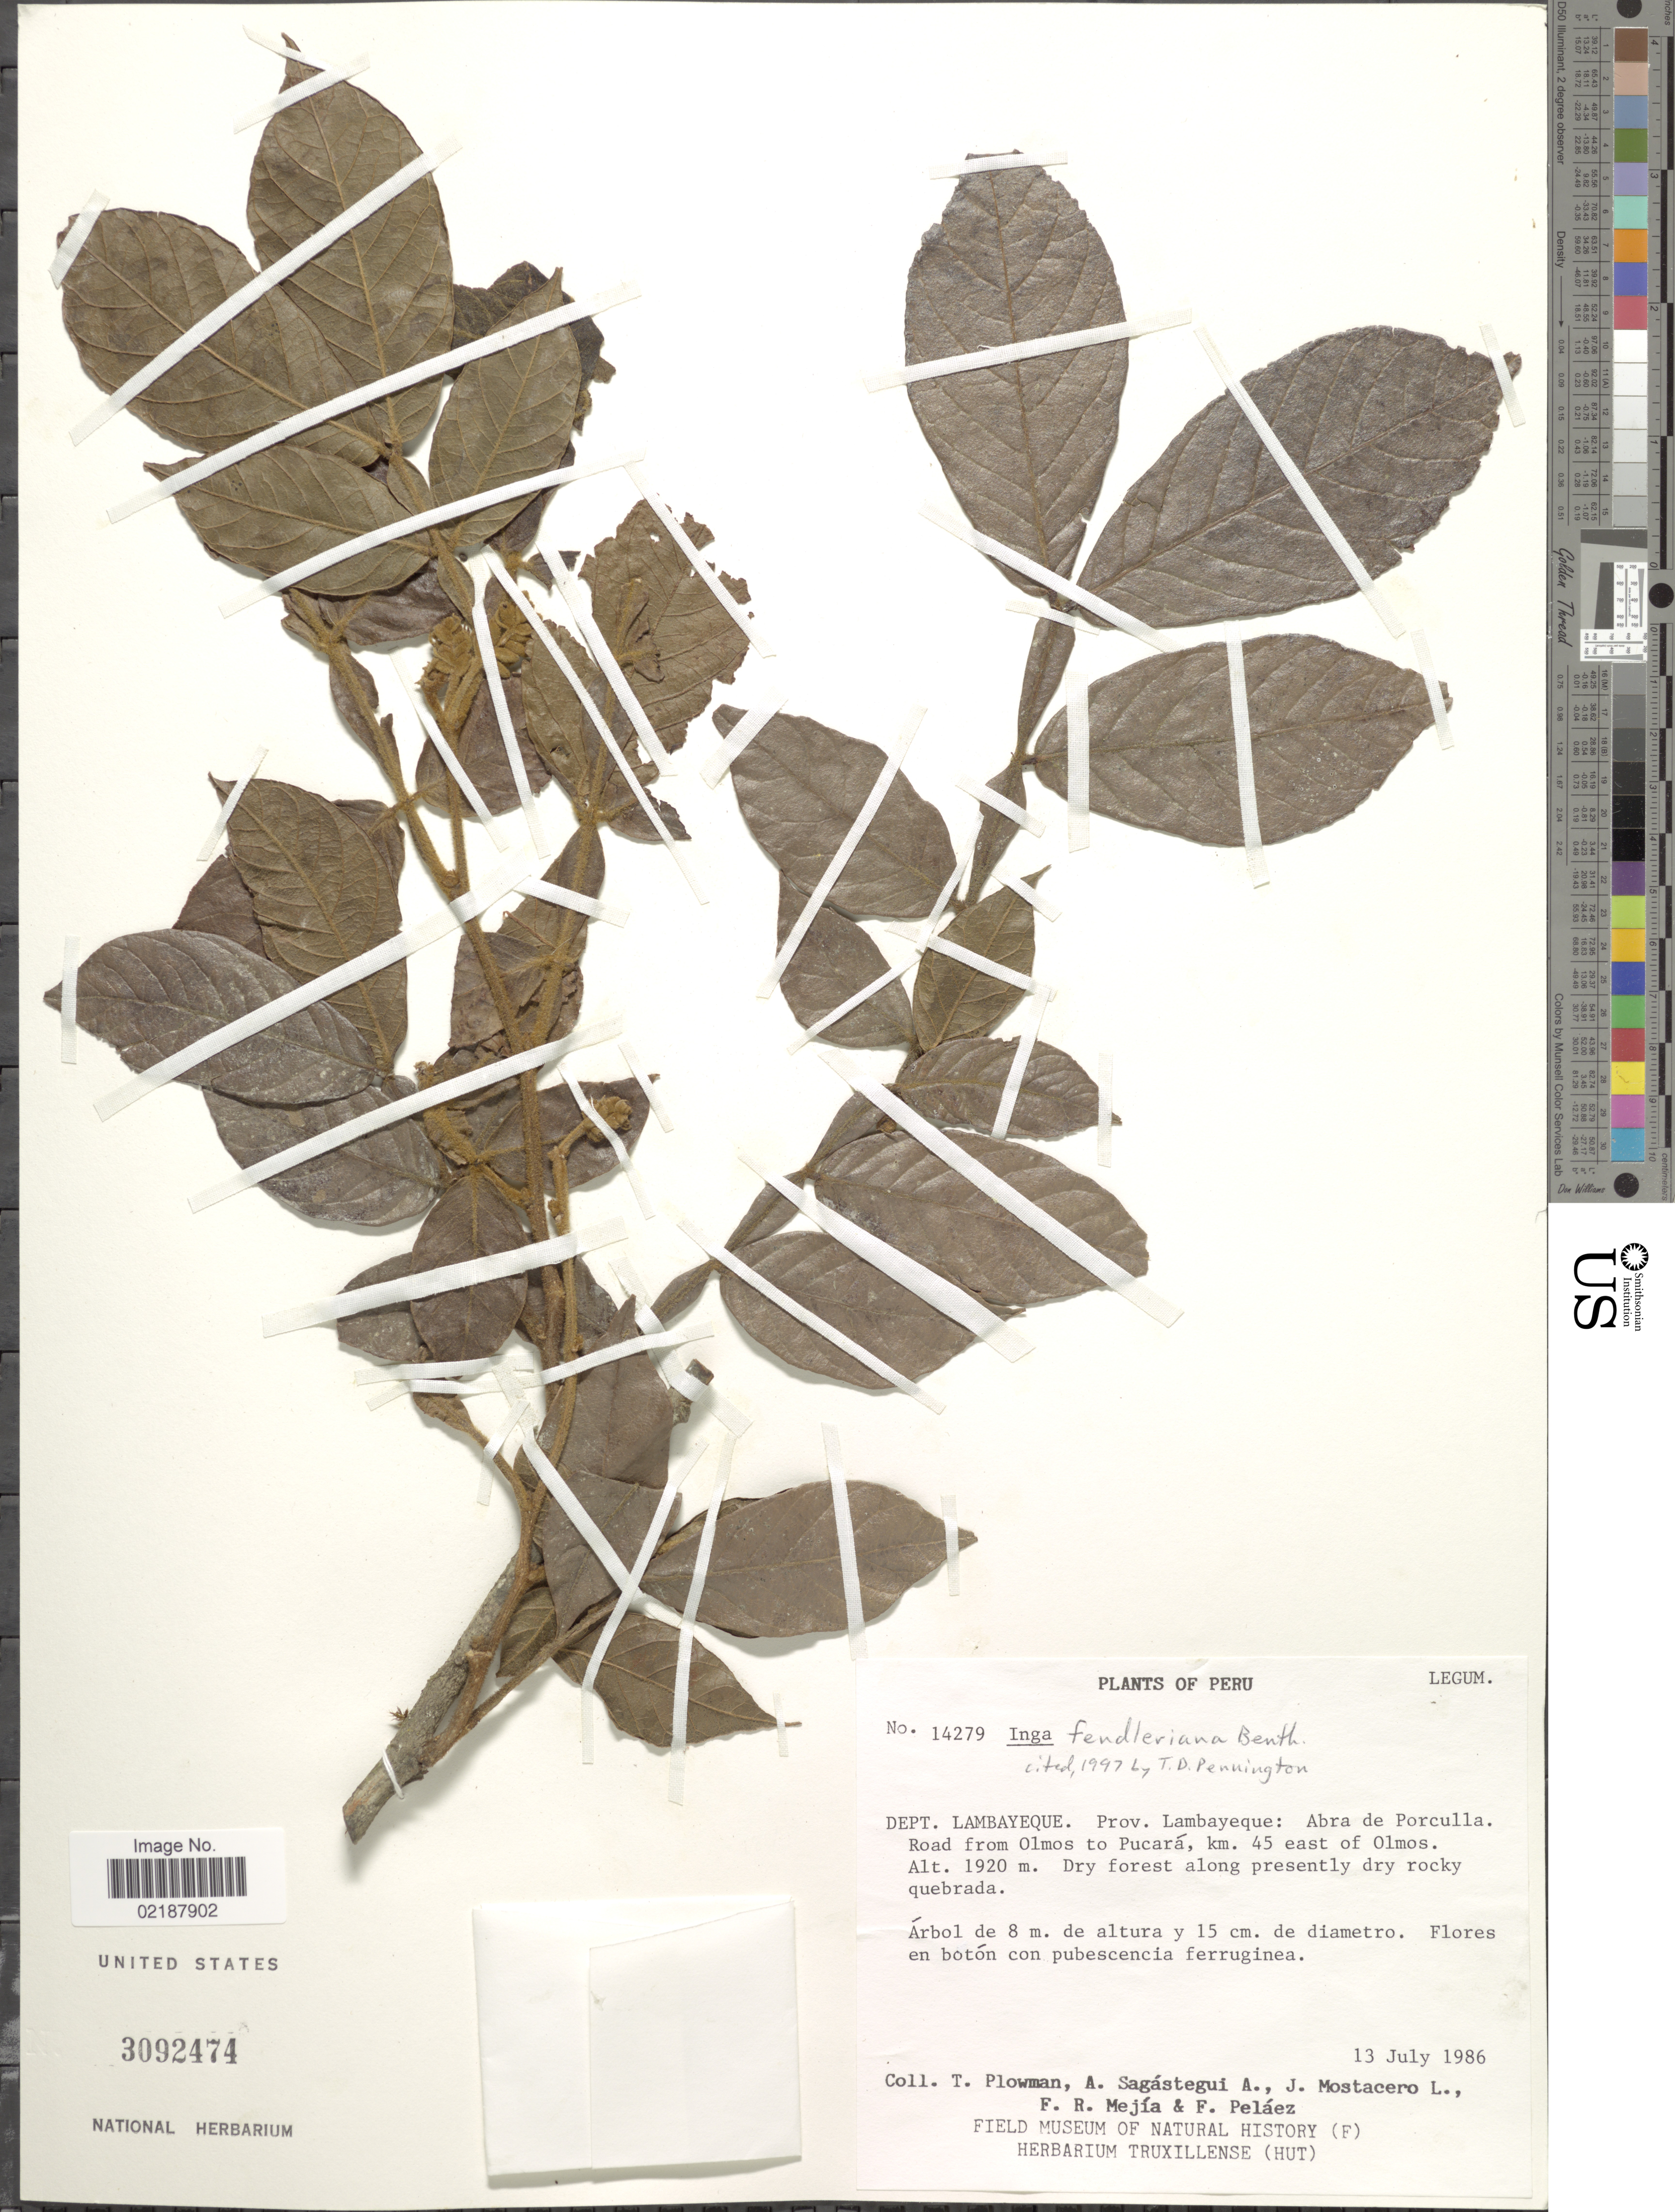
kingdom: Plantae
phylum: Tracheophyta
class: Magnoliopsida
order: Fabales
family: Fabaceae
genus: Inga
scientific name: Inga fendleriana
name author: Benth.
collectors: T. Plowman, A. Sagástegui A., J. Mostacero L., F. R. Mejia & F. Pelaez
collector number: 14279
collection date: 1986-07-13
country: Peru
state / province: Lambayeque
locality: Dept. Lambayeque, Prov. Lambayeque: Abra de Porculla, Road from Olmos to Pucara,km. 45 east of Olmos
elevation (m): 1920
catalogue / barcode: US 3092474